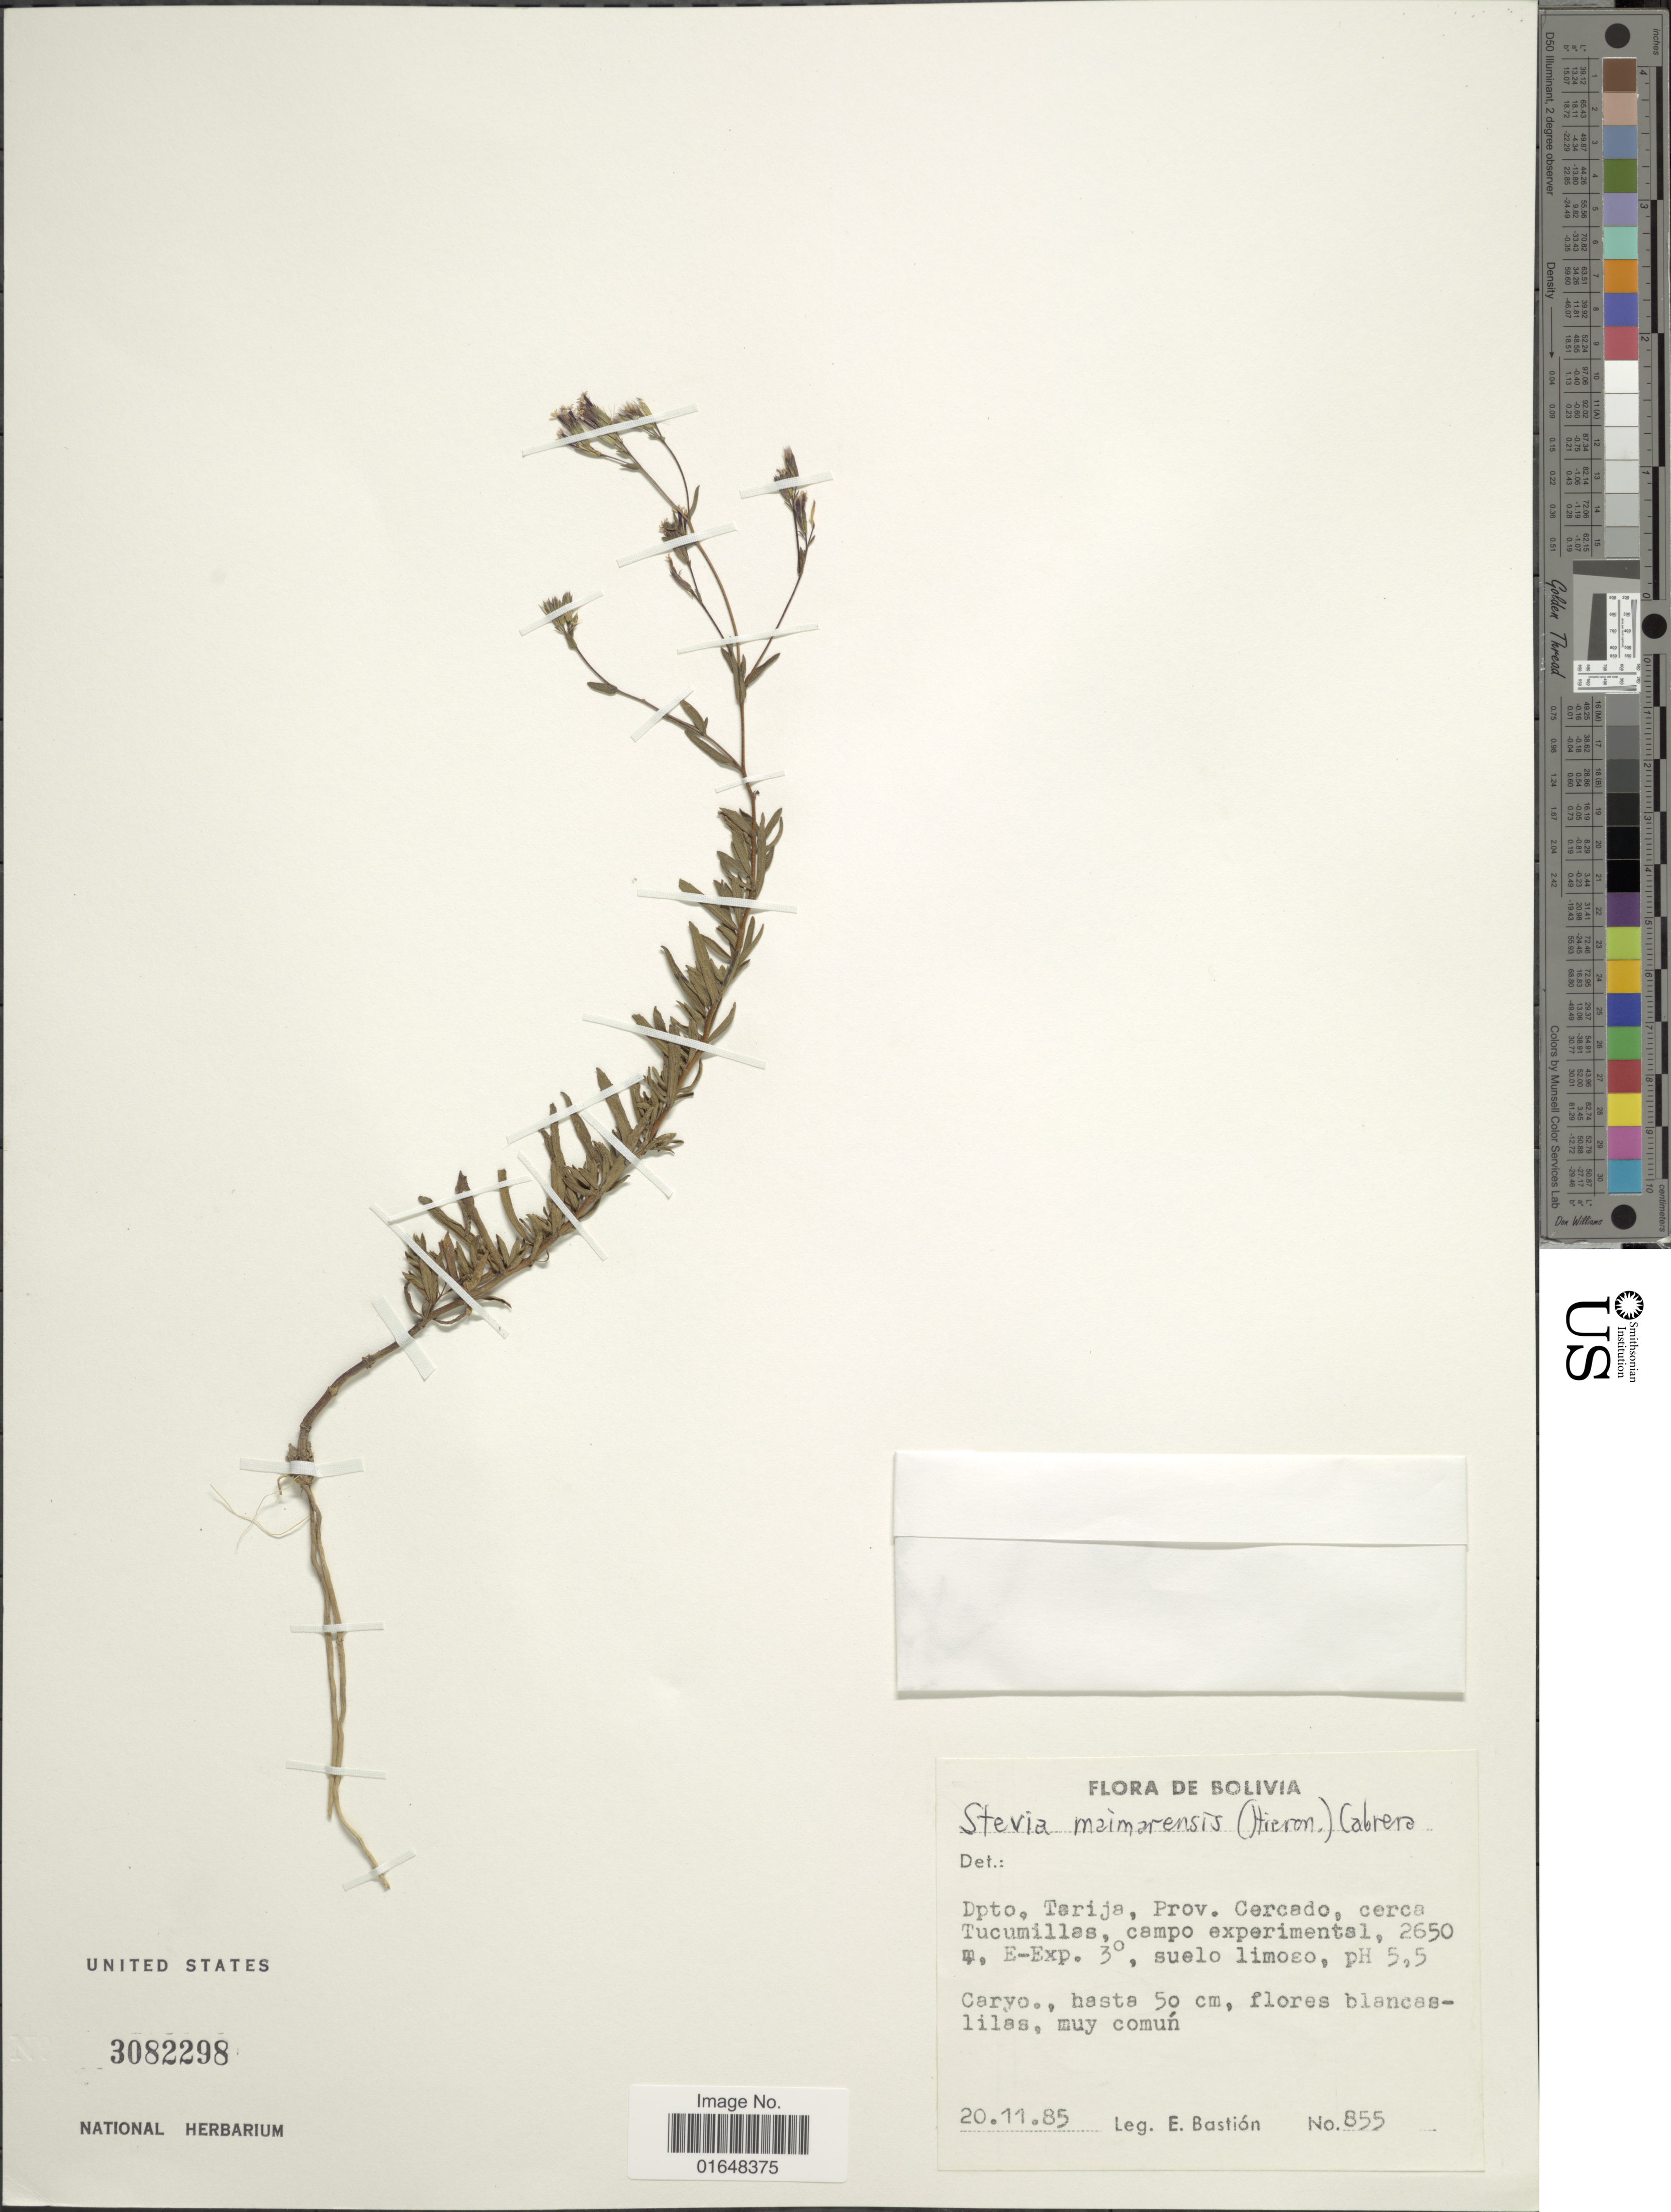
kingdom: Plantae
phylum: Tracheophyta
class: Magnoliopsida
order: Asterales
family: Asteraceae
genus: Stevia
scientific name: Stevia maimarensis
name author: (Hieron.) Cabrera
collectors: E. Bastian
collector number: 855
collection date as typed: Transcribed d/m/y: 20/11/85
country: Bolivia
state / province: Tarija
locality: Dpto. Tarija, Prov. Cercado, cerca Tucumillas, campo experimental, E-Exp. 3°, suelo limoso, pH 5,5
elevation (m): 2650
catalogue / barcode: US 3082298